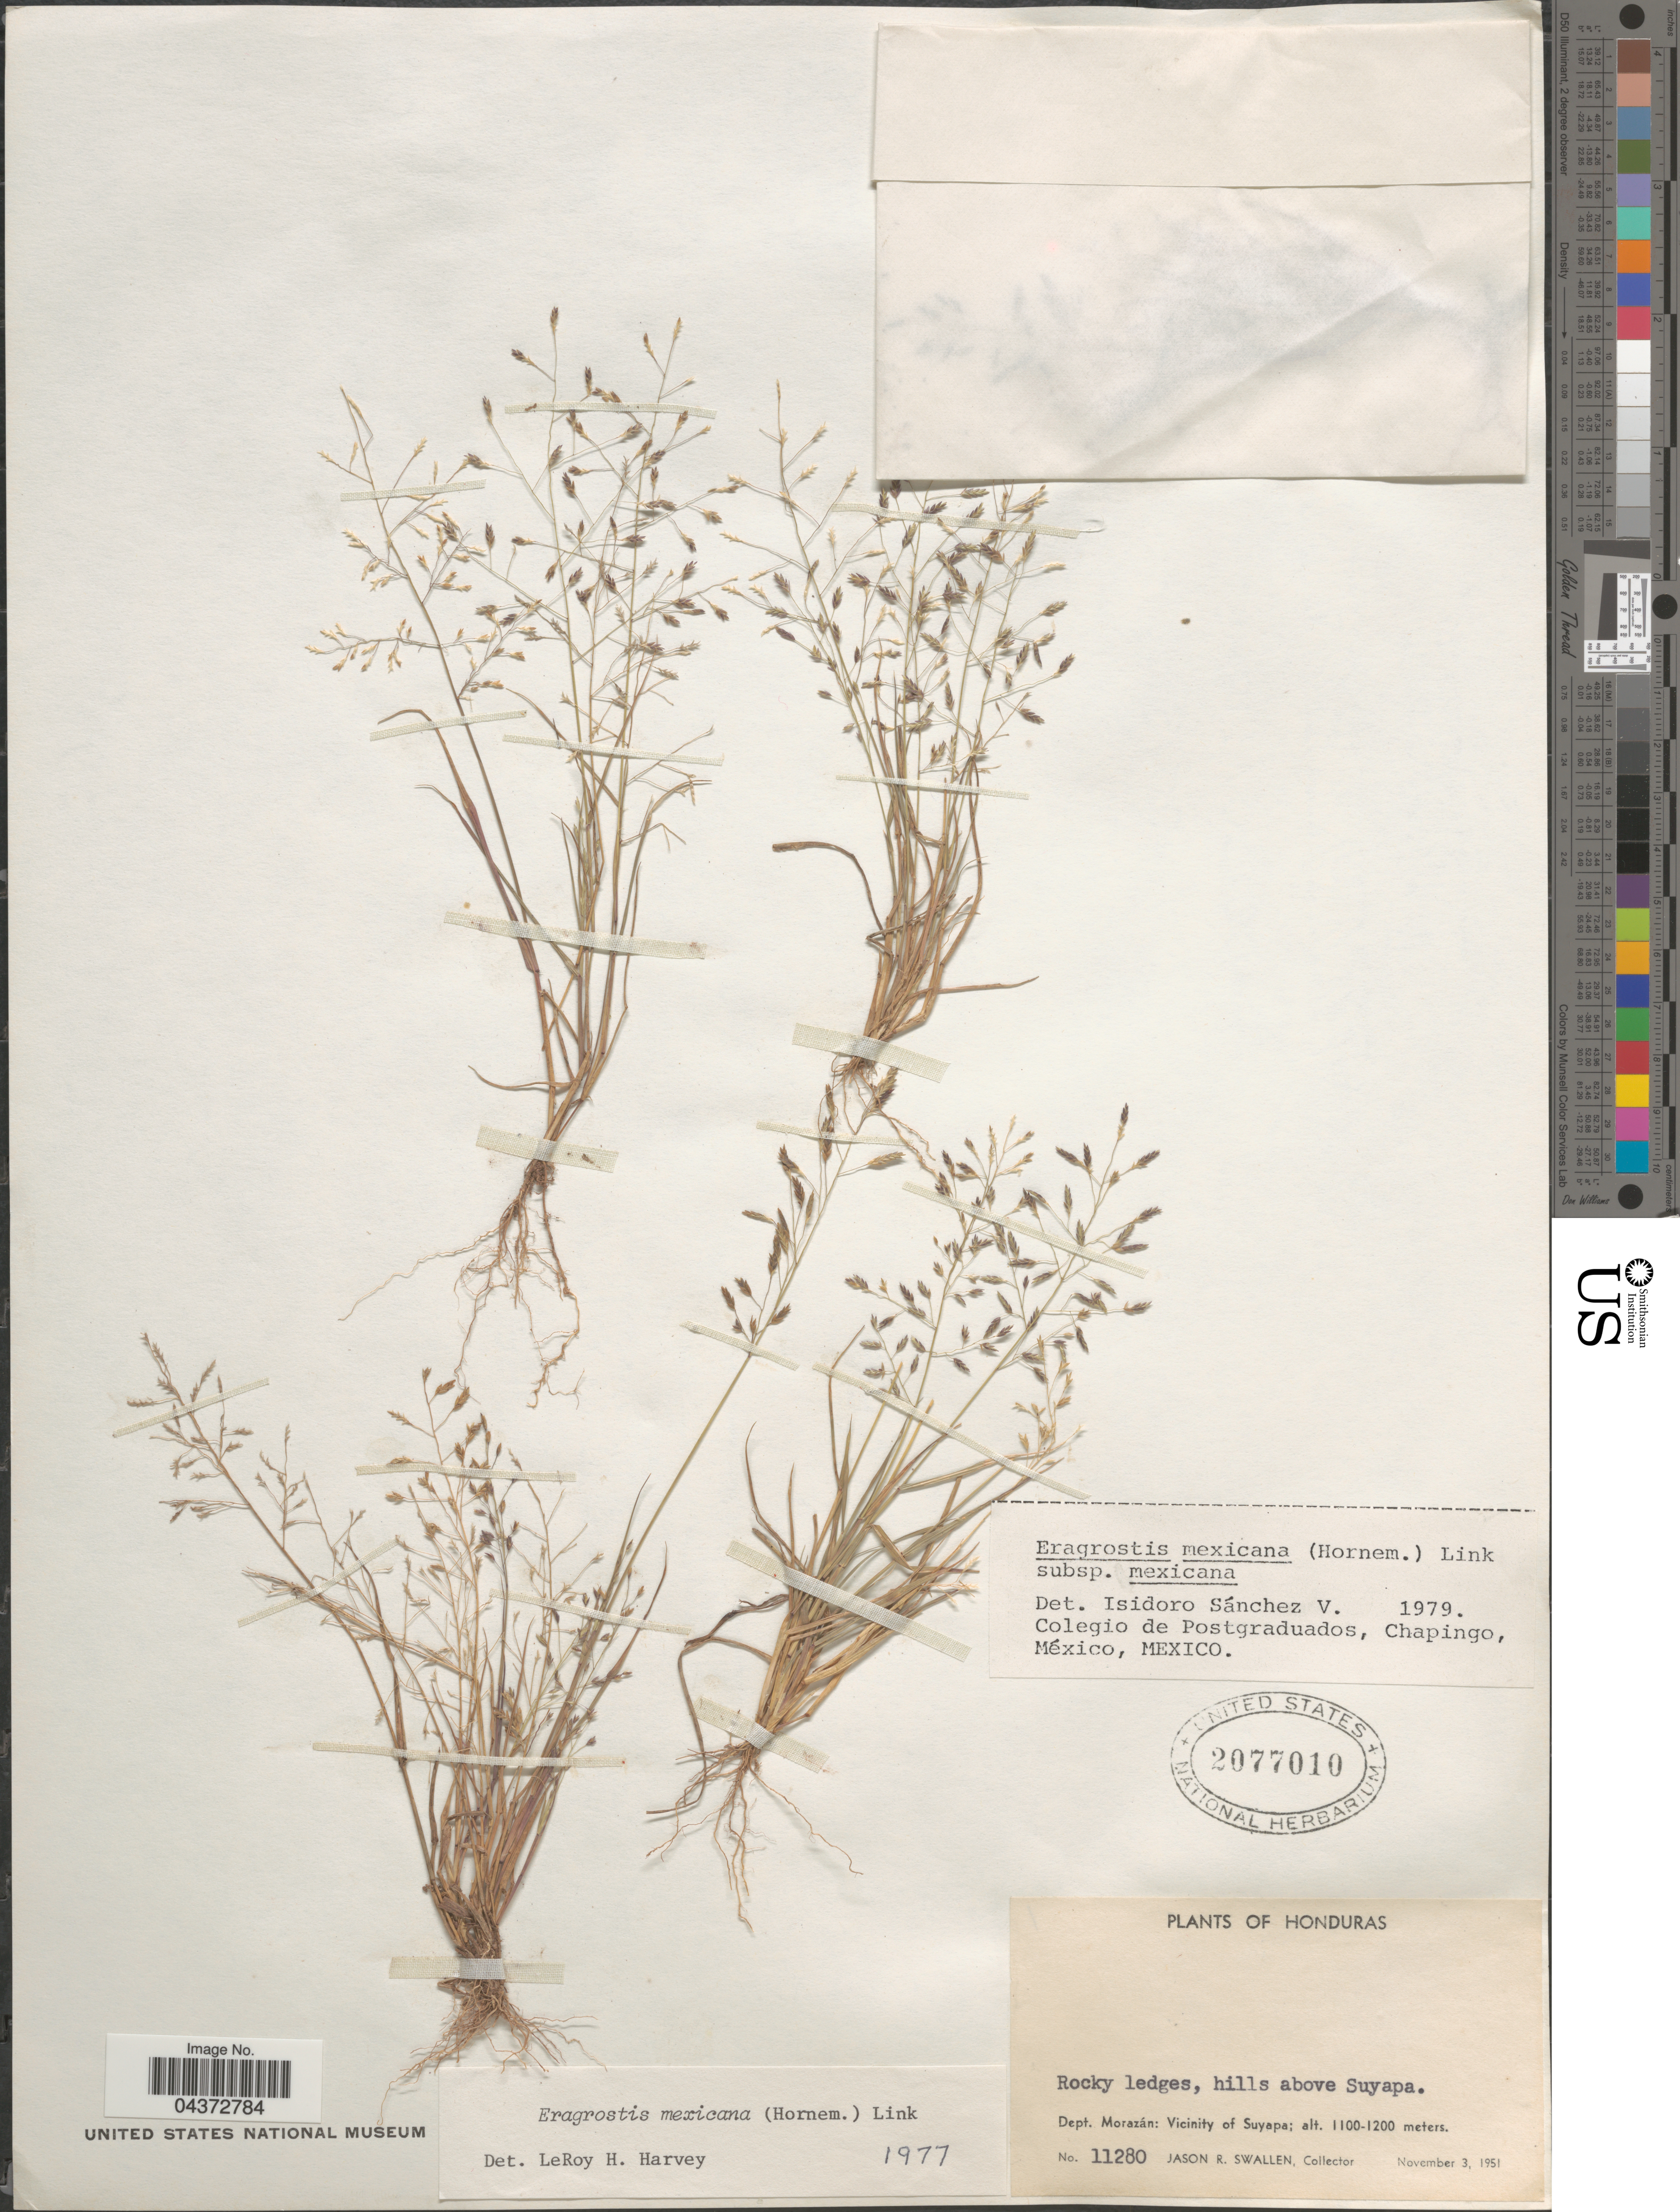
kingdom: Plantae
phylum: Tracheophyta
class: Liliopsida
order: Poales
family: Poaceae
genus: Eragrostis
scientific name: Eragrostis mexicana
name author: (Hornem.) Link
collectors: J. R. Swallen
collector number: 11280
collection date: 1951-11-03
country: Honduras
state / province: Fco. Morazán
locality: Rocky ledges, hills above Suyapa. Dept. Morazán: Vicinity of Suyapa.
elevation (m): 1100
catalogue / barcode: US 2077010